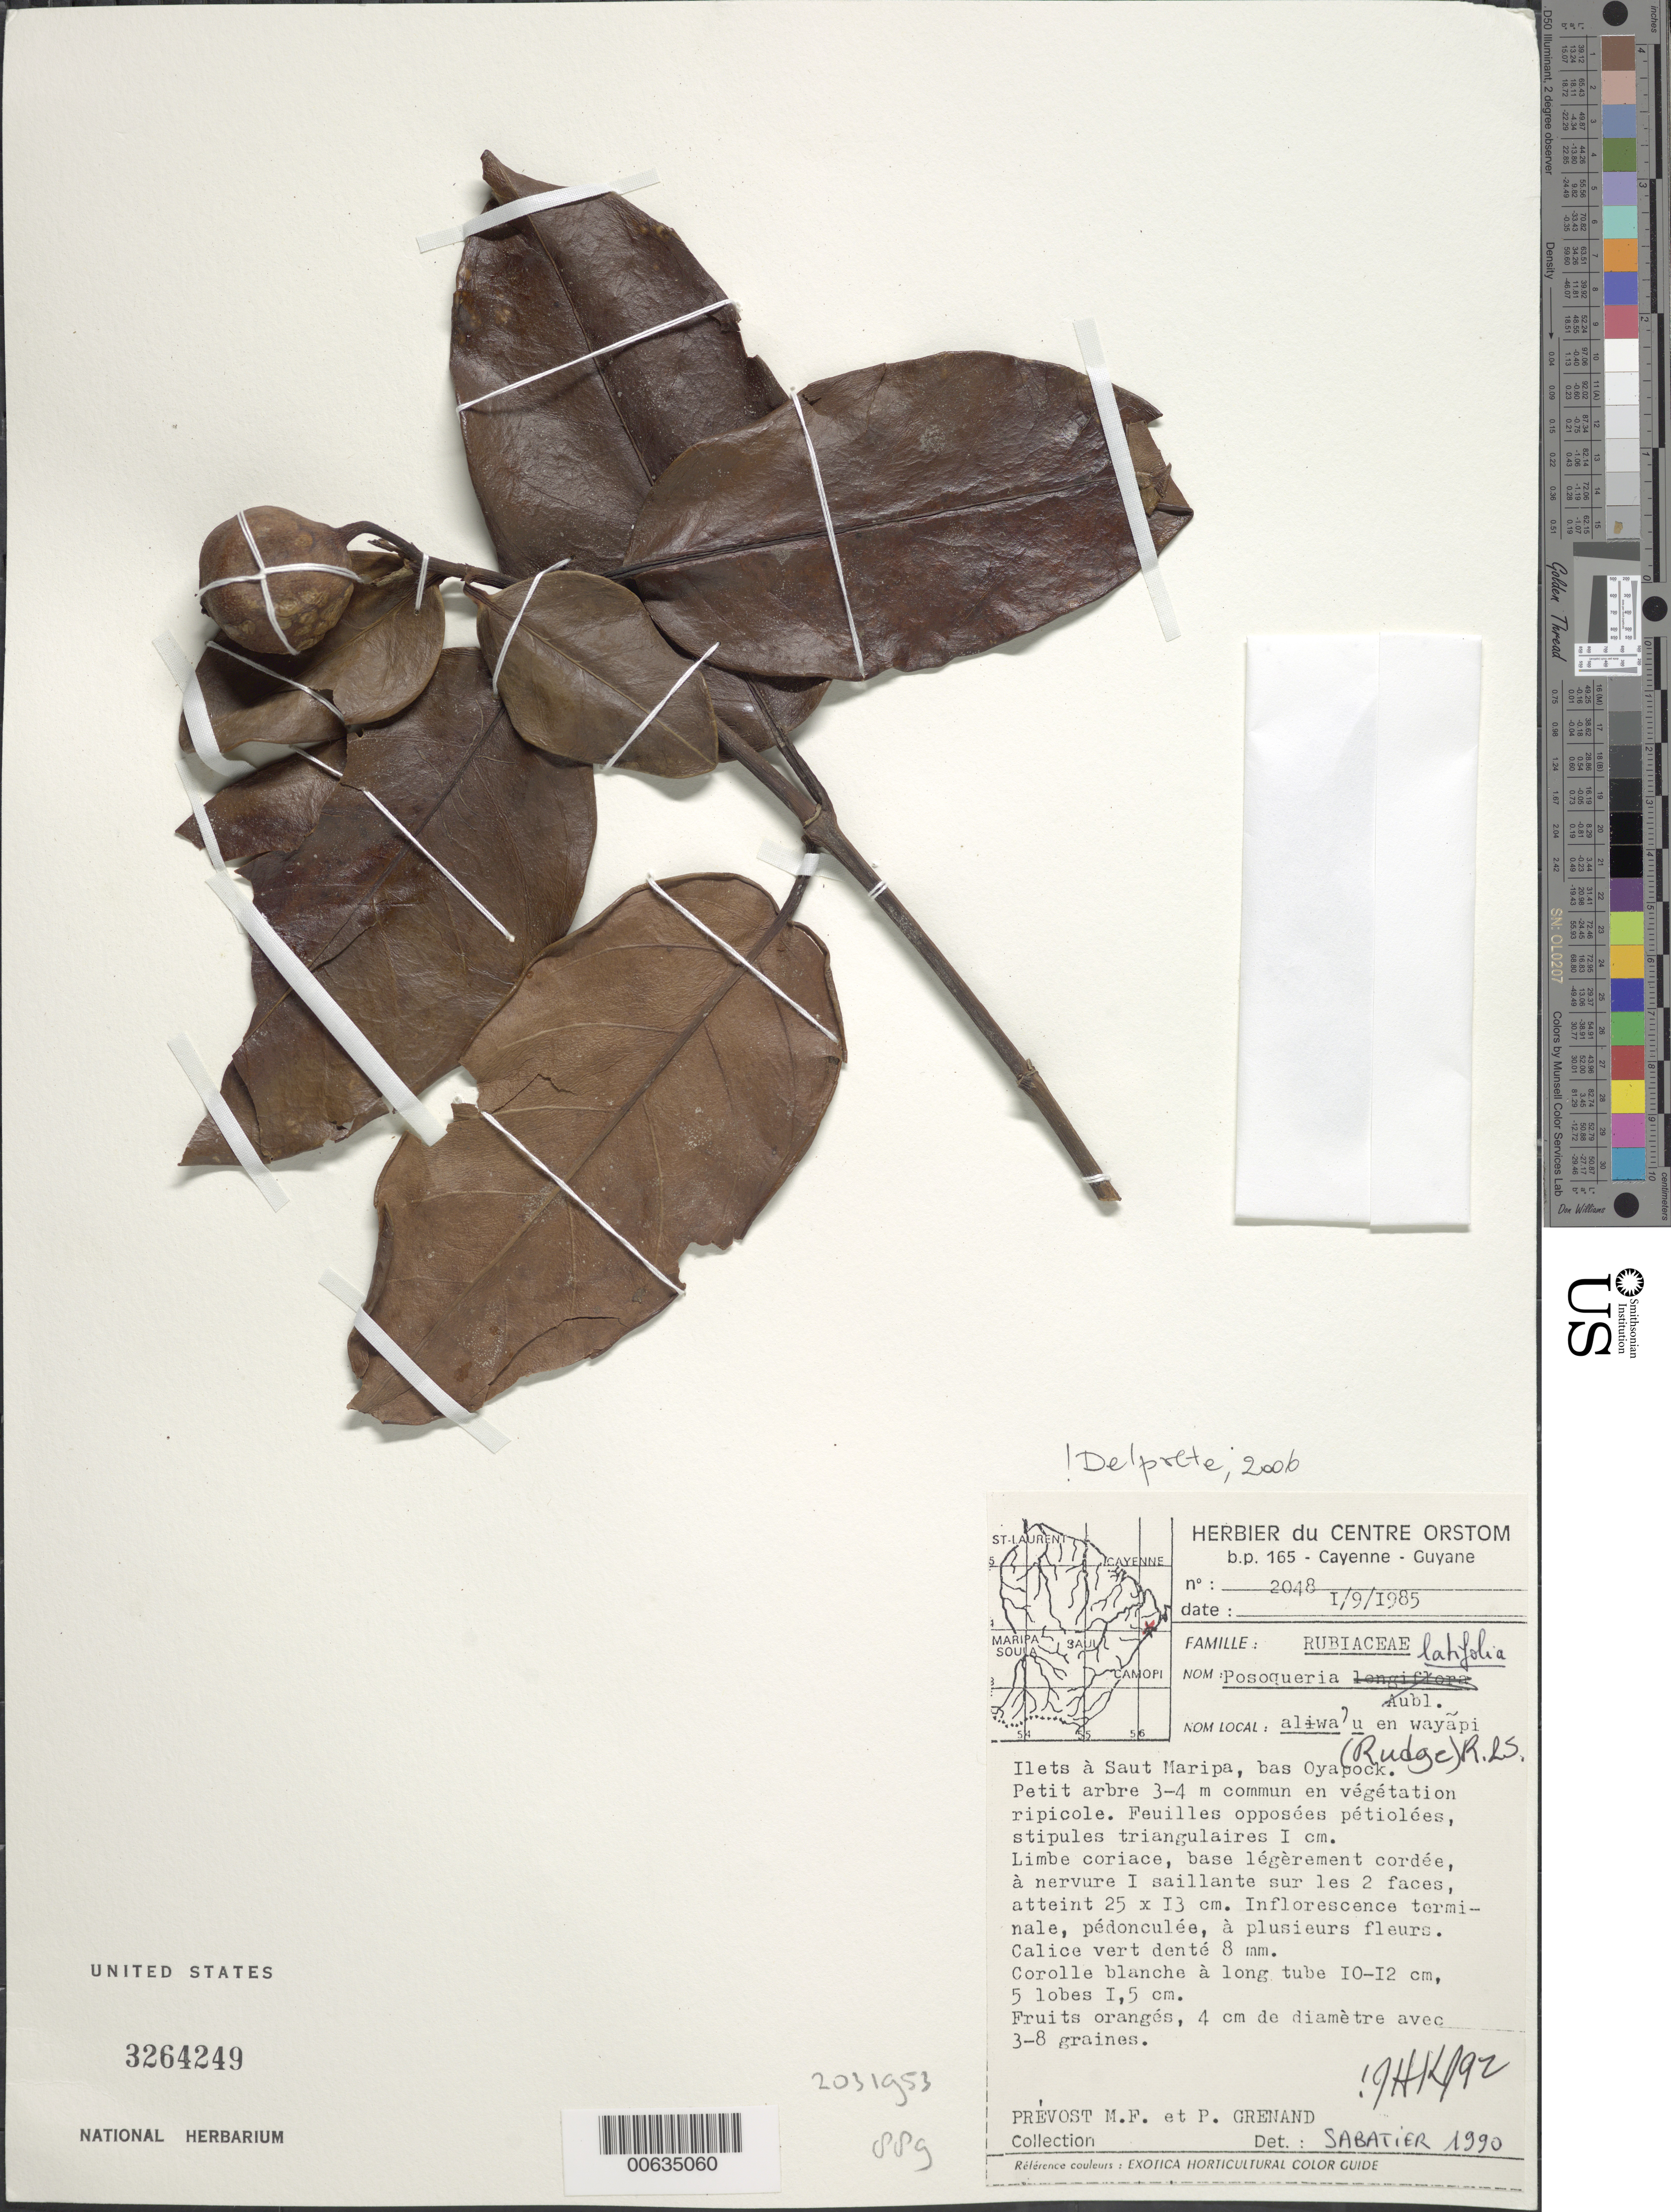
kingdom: Plantae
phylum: Tracheophyta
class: Magnoliopsida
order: Gentianales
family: Rubiaceae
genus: Posoqueria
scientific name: Posoqueria latifolia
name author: (Rudge) Roem. & Schult.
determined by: Delprete, P. G., Herb. de Guyane Cay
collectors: M.-F. Prévost & P. Grenand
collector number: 2048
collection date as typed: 1-Sep-85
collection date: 1985-09-01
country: French Guiana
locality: Bas Oyapock, îlets à Saut Maripa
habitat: Vegetation ripicole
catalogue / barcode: US 3264249